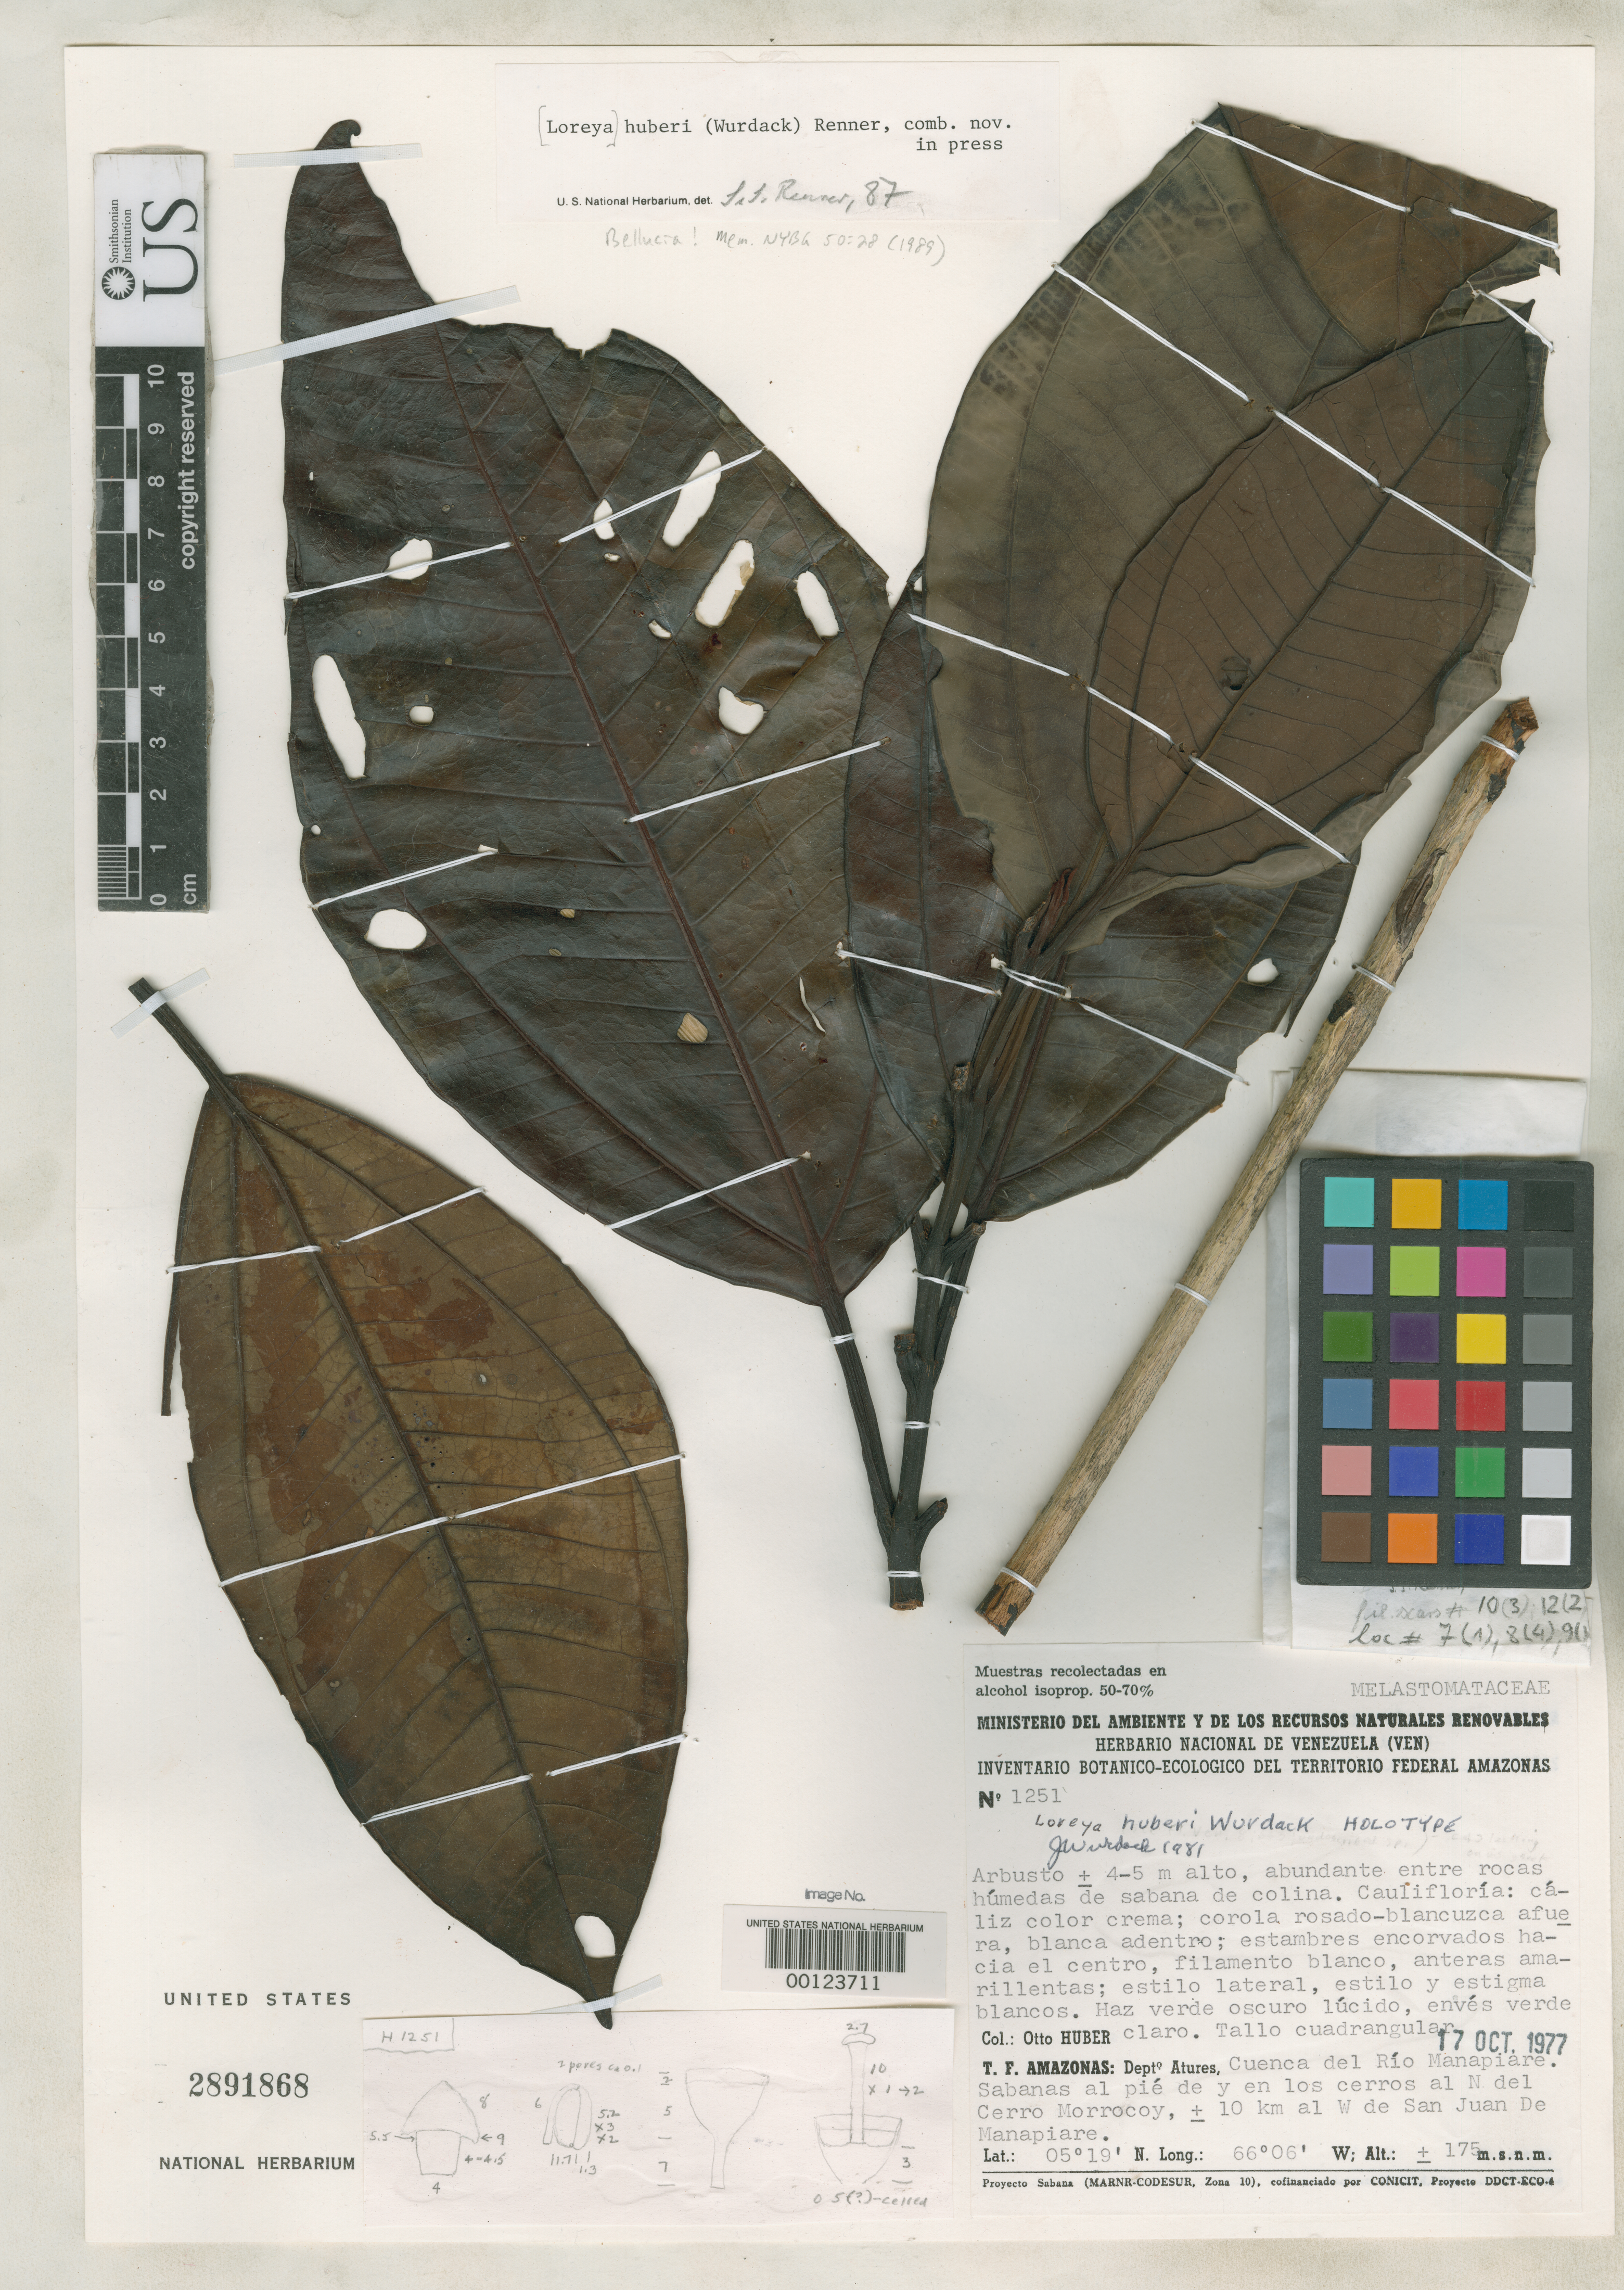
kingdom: Plantae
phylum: Tracheophyta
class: Magnoliopsida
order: Myrtales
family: Melastomataceae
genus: Loreya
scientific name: Loreya huberi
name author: Wurdack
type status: Holotype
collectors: O. Huber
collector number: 1251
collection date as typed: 17 Oct 1977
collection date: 1977-10-17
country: Venezuela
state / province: Amazonas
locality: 10 km W of San Juan de Manapiare.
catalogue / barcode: US 2891868